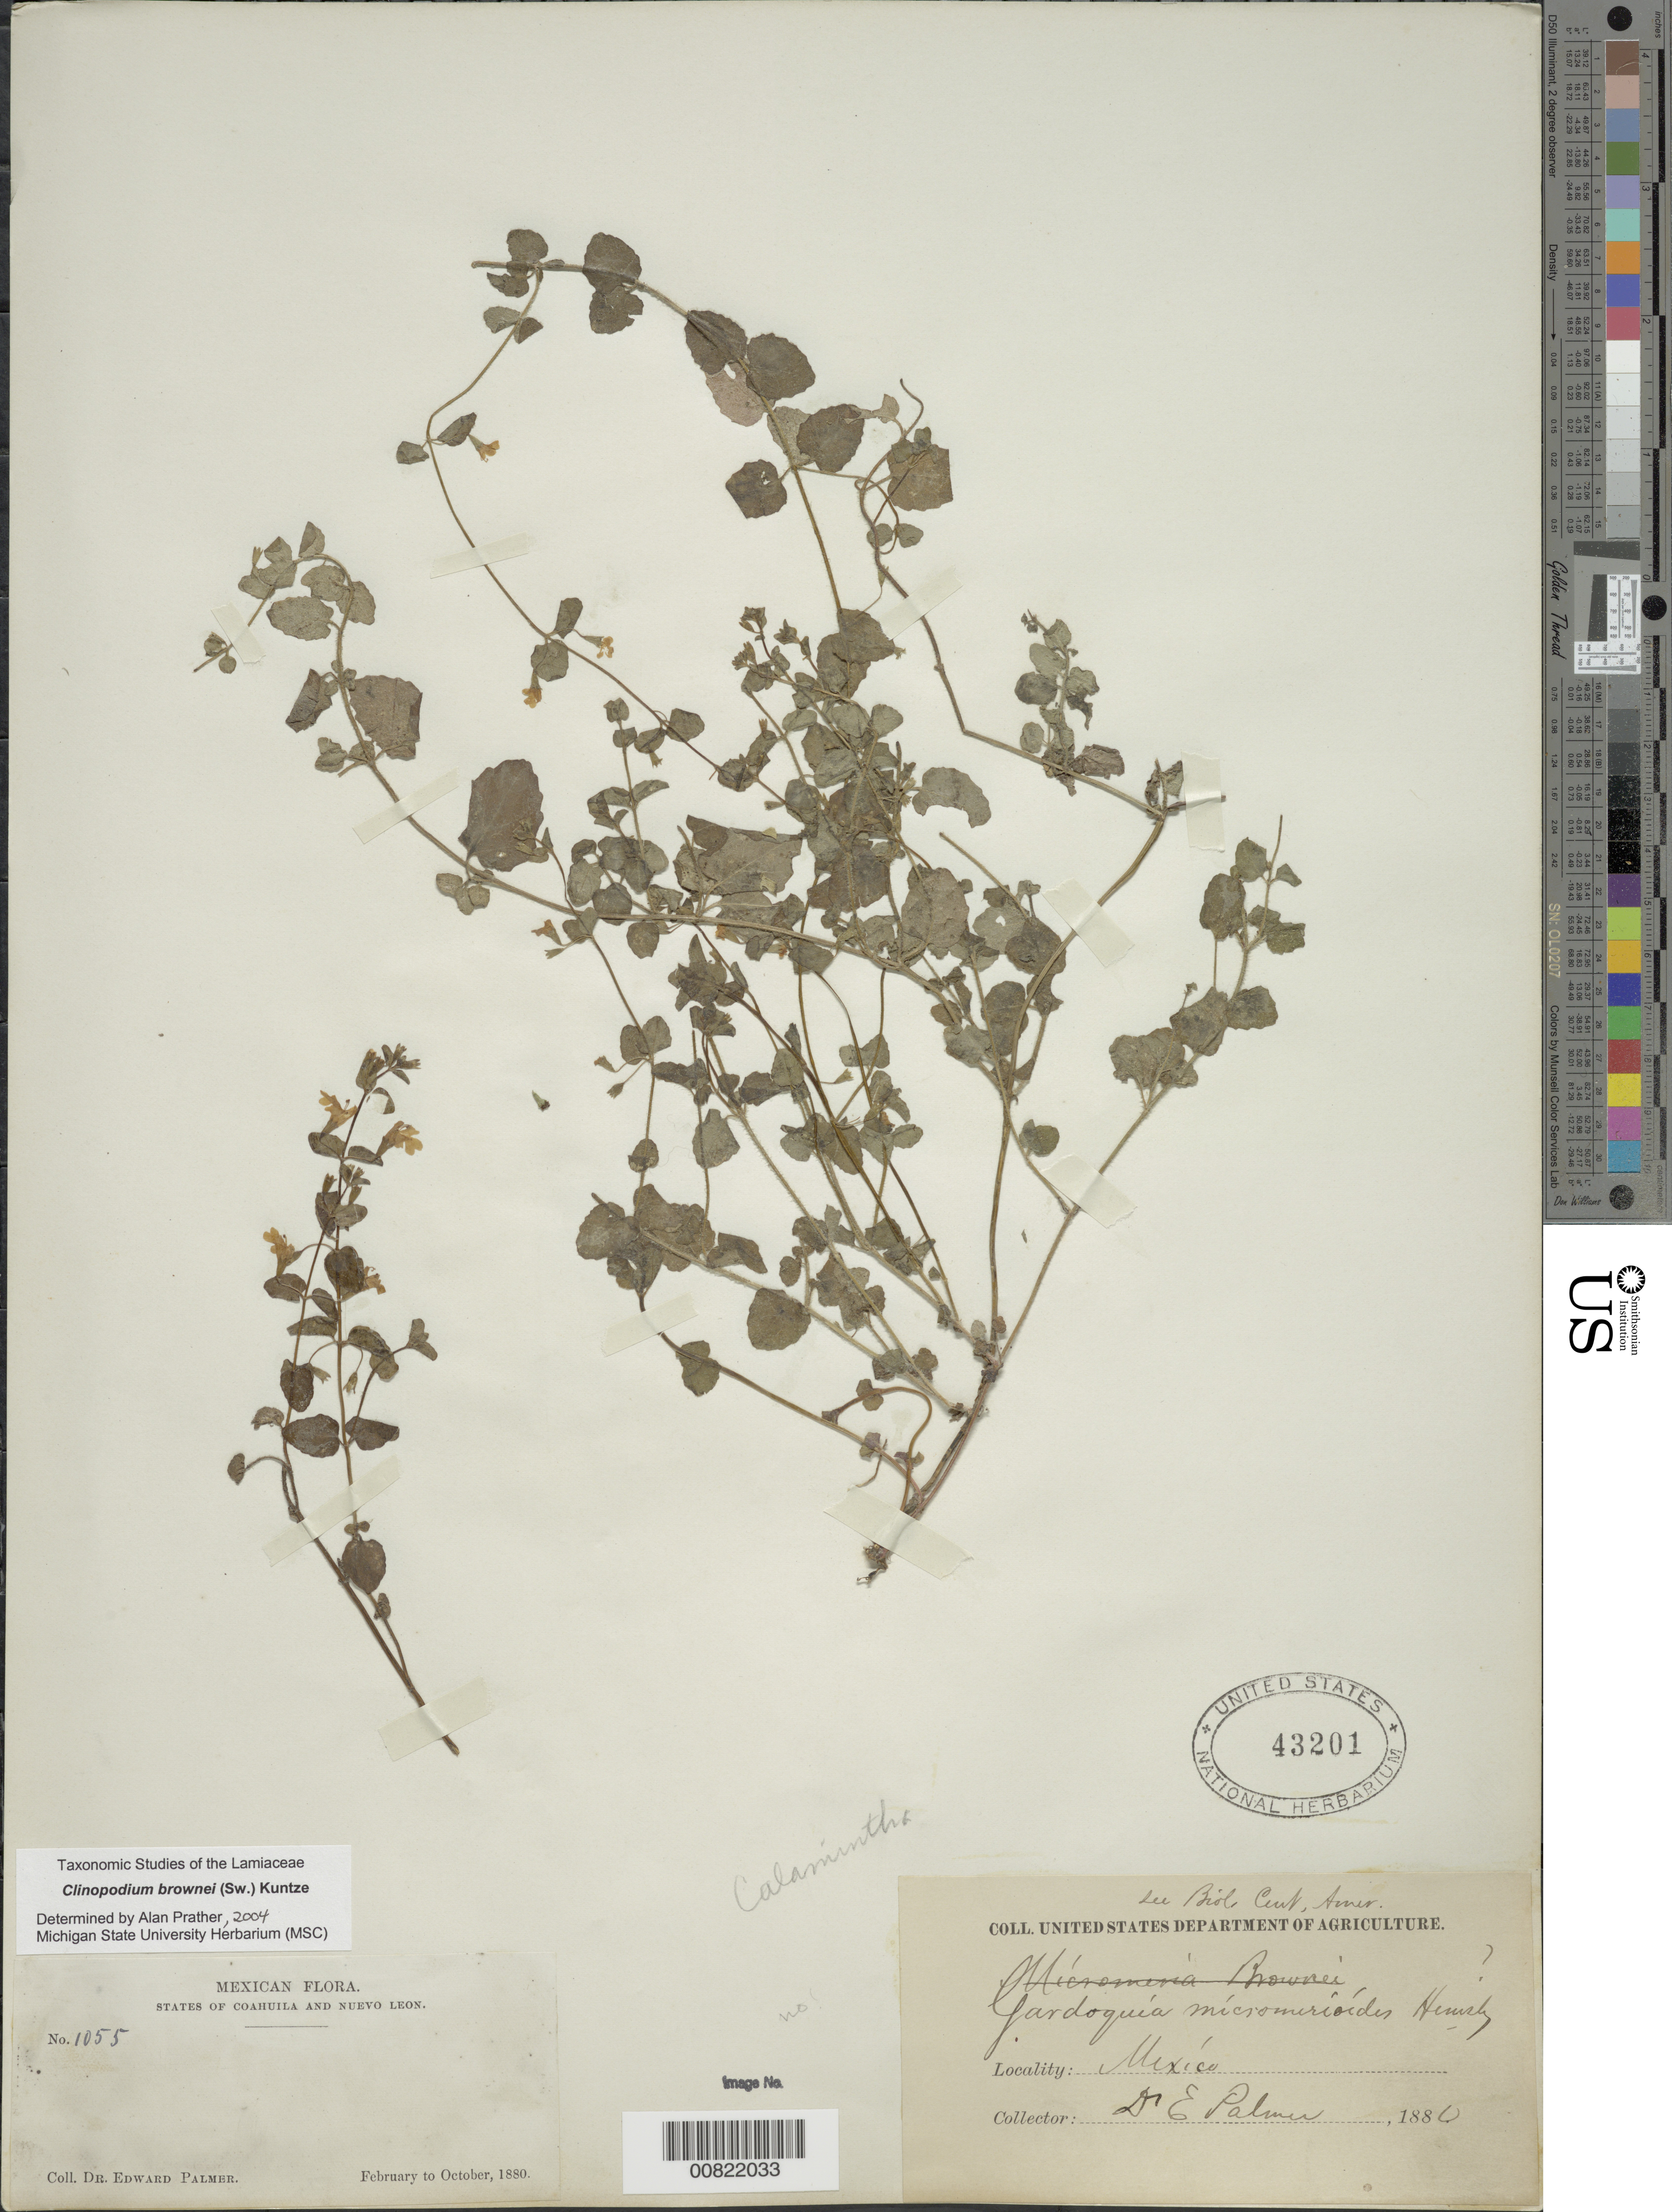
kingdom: Plantae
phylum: Tracheophyta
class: Magnoliopsida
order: Lamiales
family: Lamiaceae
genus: Clinopodium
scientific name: Clinopodium brownei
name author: (Sw.) Kuntze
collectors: E. Palmer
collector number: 1055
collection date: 1880-02/1880-10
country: Mexico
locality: States of Coahuila and Nuevo Leon.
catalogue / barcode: US 43201